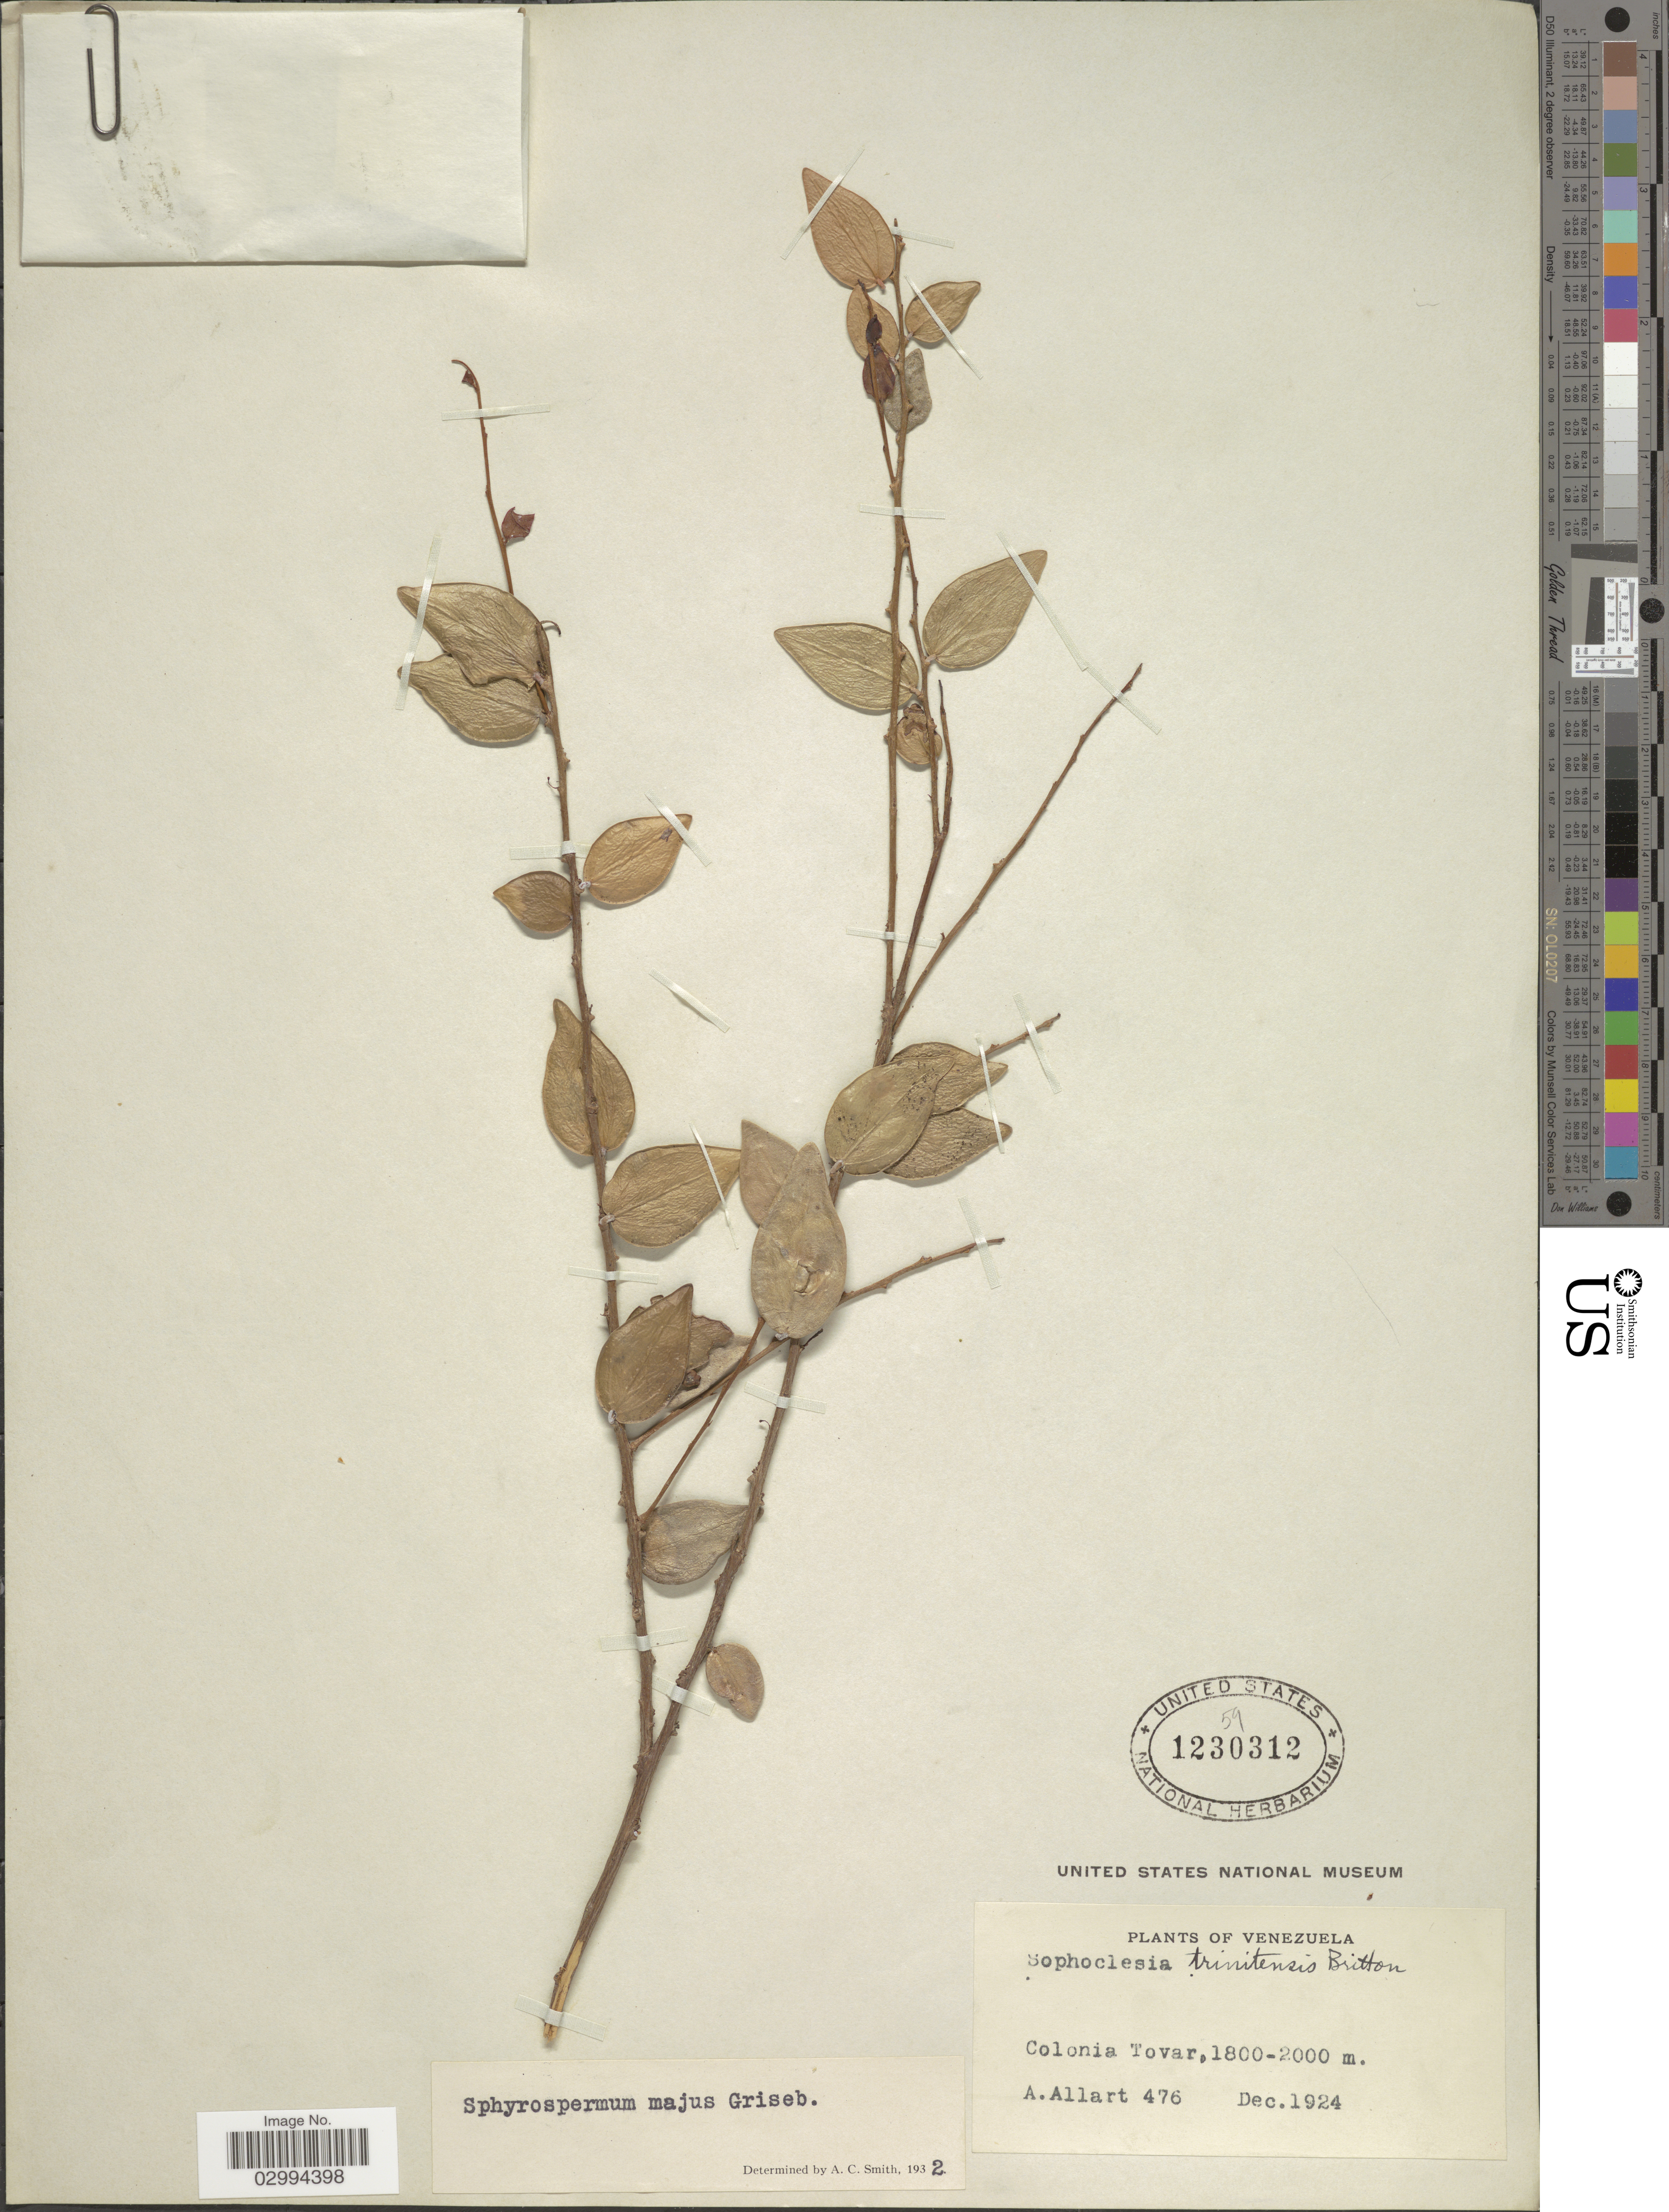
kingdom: Plantae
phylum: Tracheophyta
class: Magnoliopsida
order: Ericales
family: Ericaceae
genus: Sphyrospermum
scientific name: Sphyrospermum majus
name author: Griseb.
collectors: A. Allart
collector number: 476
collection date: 1924-12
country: Venezuela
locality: Colonia Tovar.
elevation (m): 1800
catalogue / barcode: US 1230312